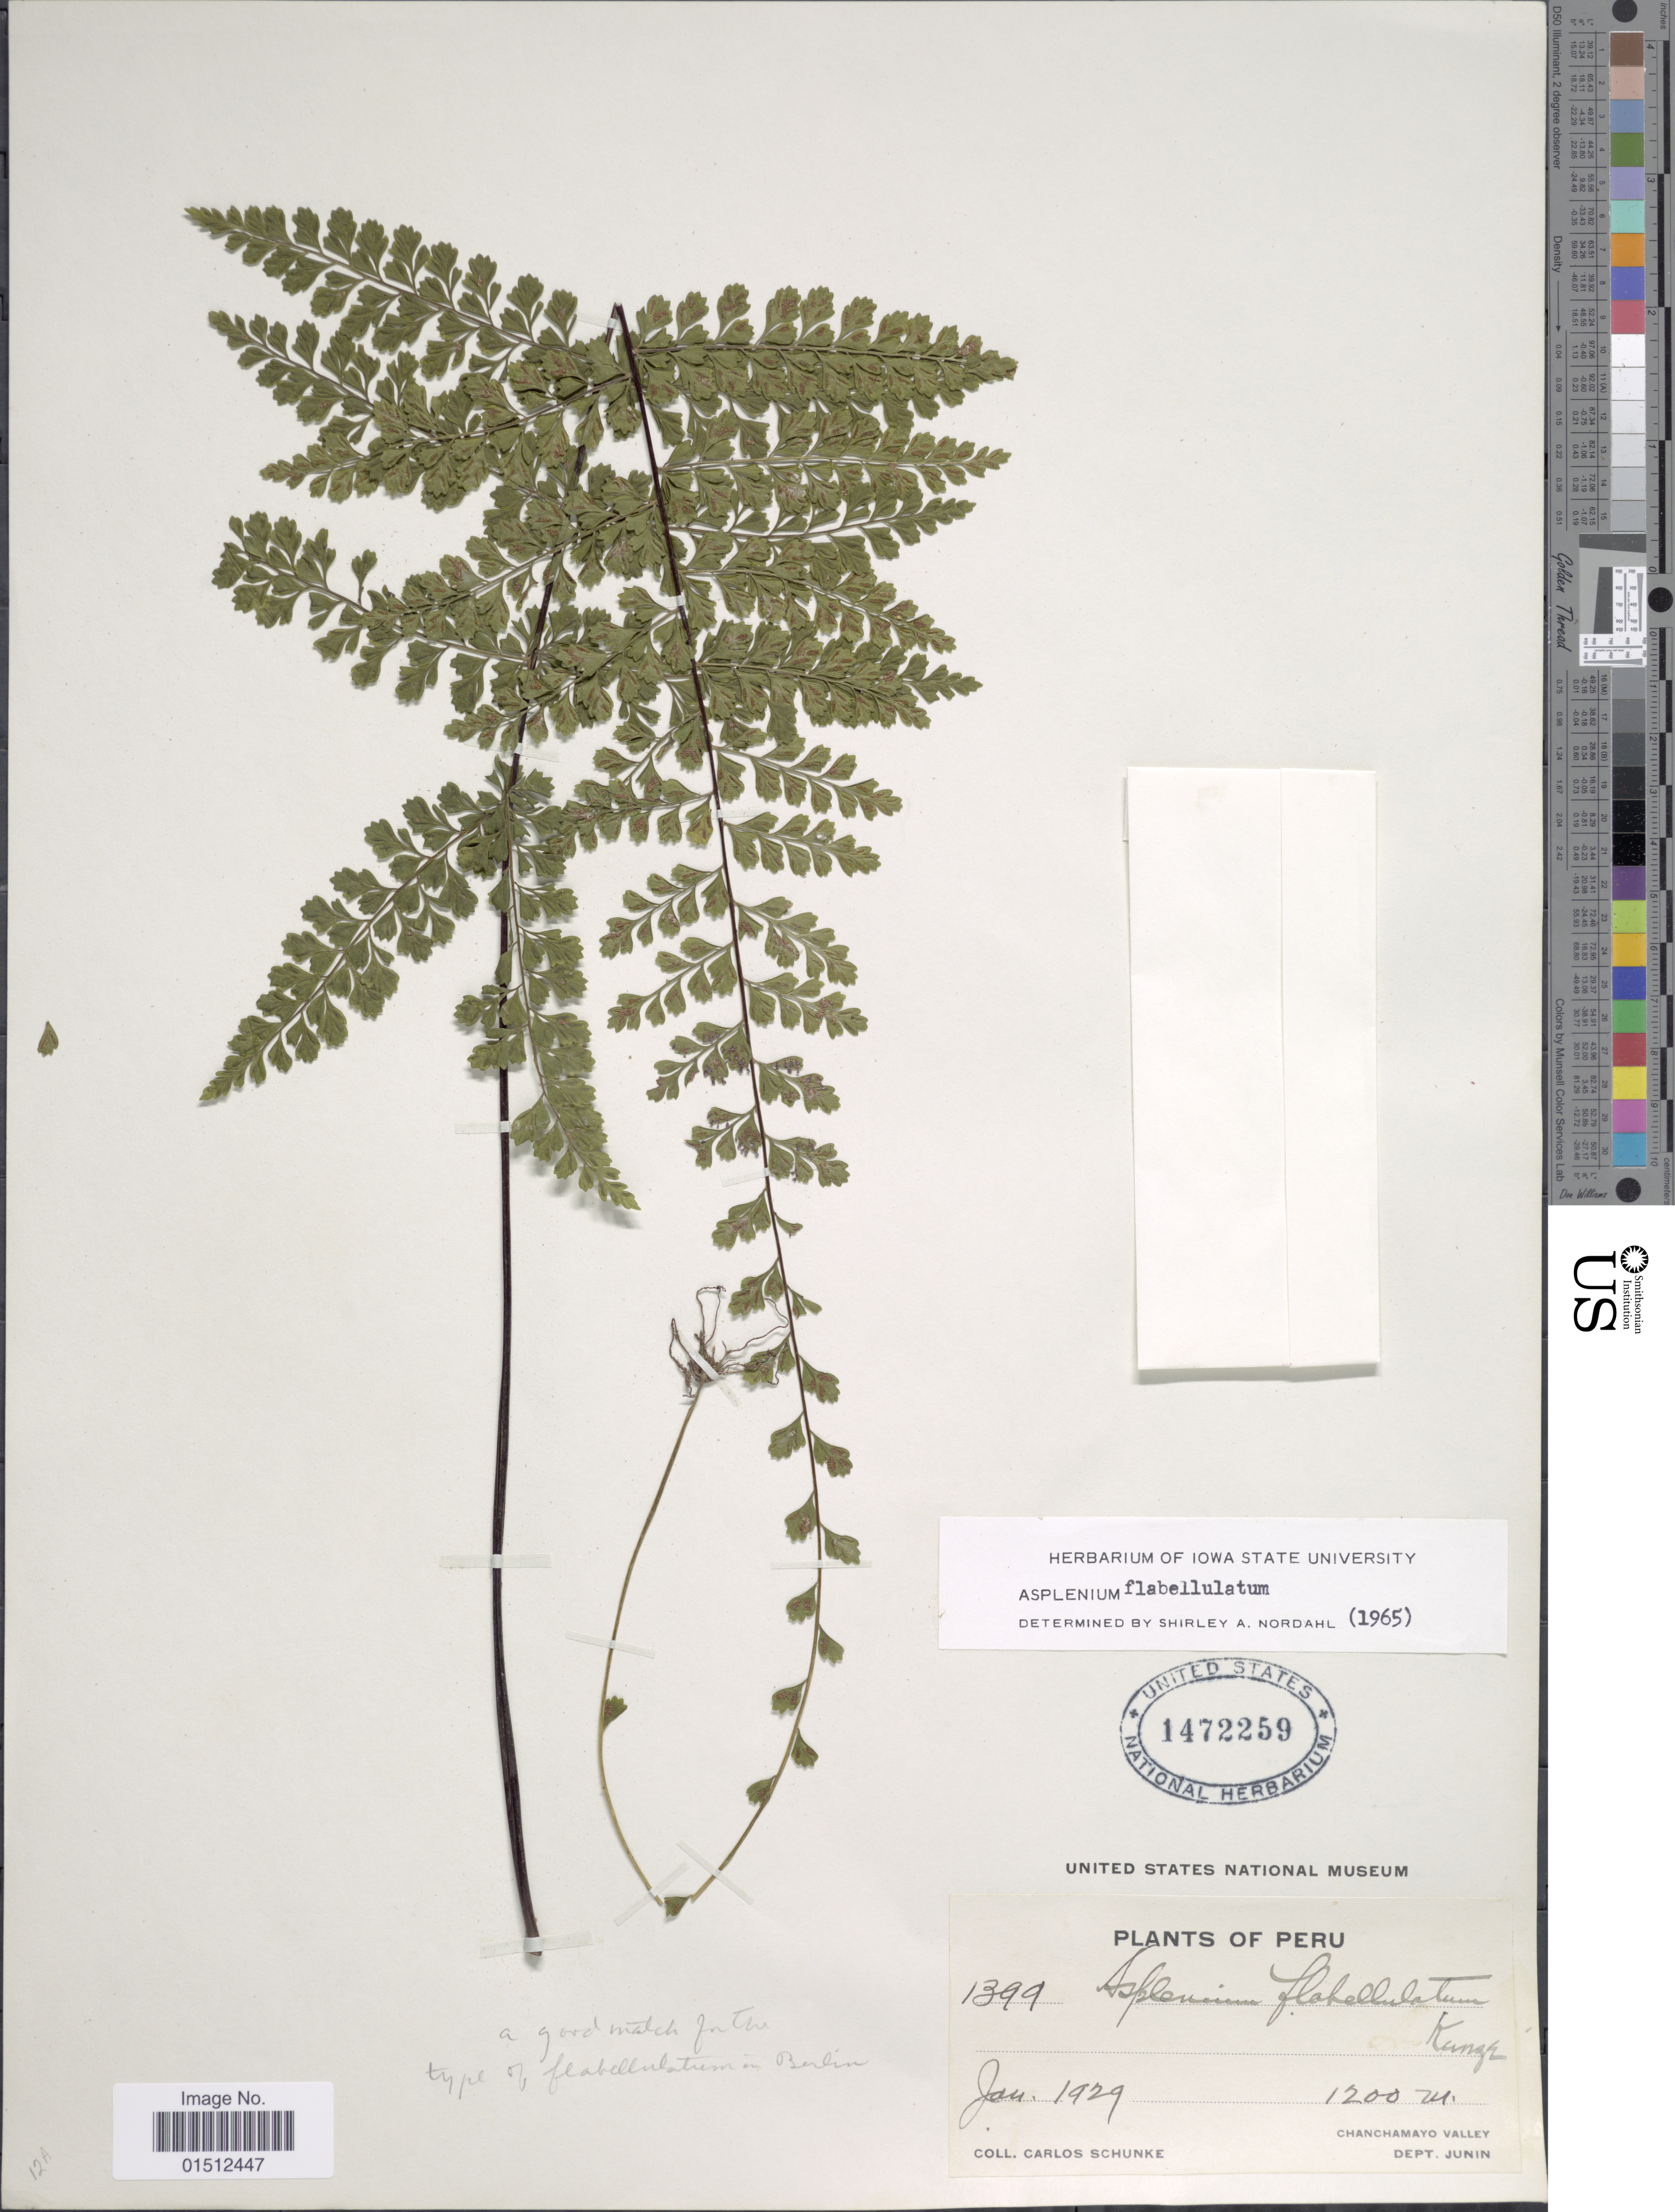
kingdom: Plantae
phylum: Tracheophyta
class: Polypodiopsida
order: Polypodiales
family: Aspleniaceae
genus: Asplenium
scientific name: Asplenium radicans var. dentatum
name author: (Klotzsch) Bonap.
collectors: C. Schunke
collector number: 1399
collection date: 1929-01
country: Peru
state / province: Junín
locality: Peru. Chanchamayo Valley, Dept. Junin.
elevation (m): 1200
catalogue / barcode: US 1472259